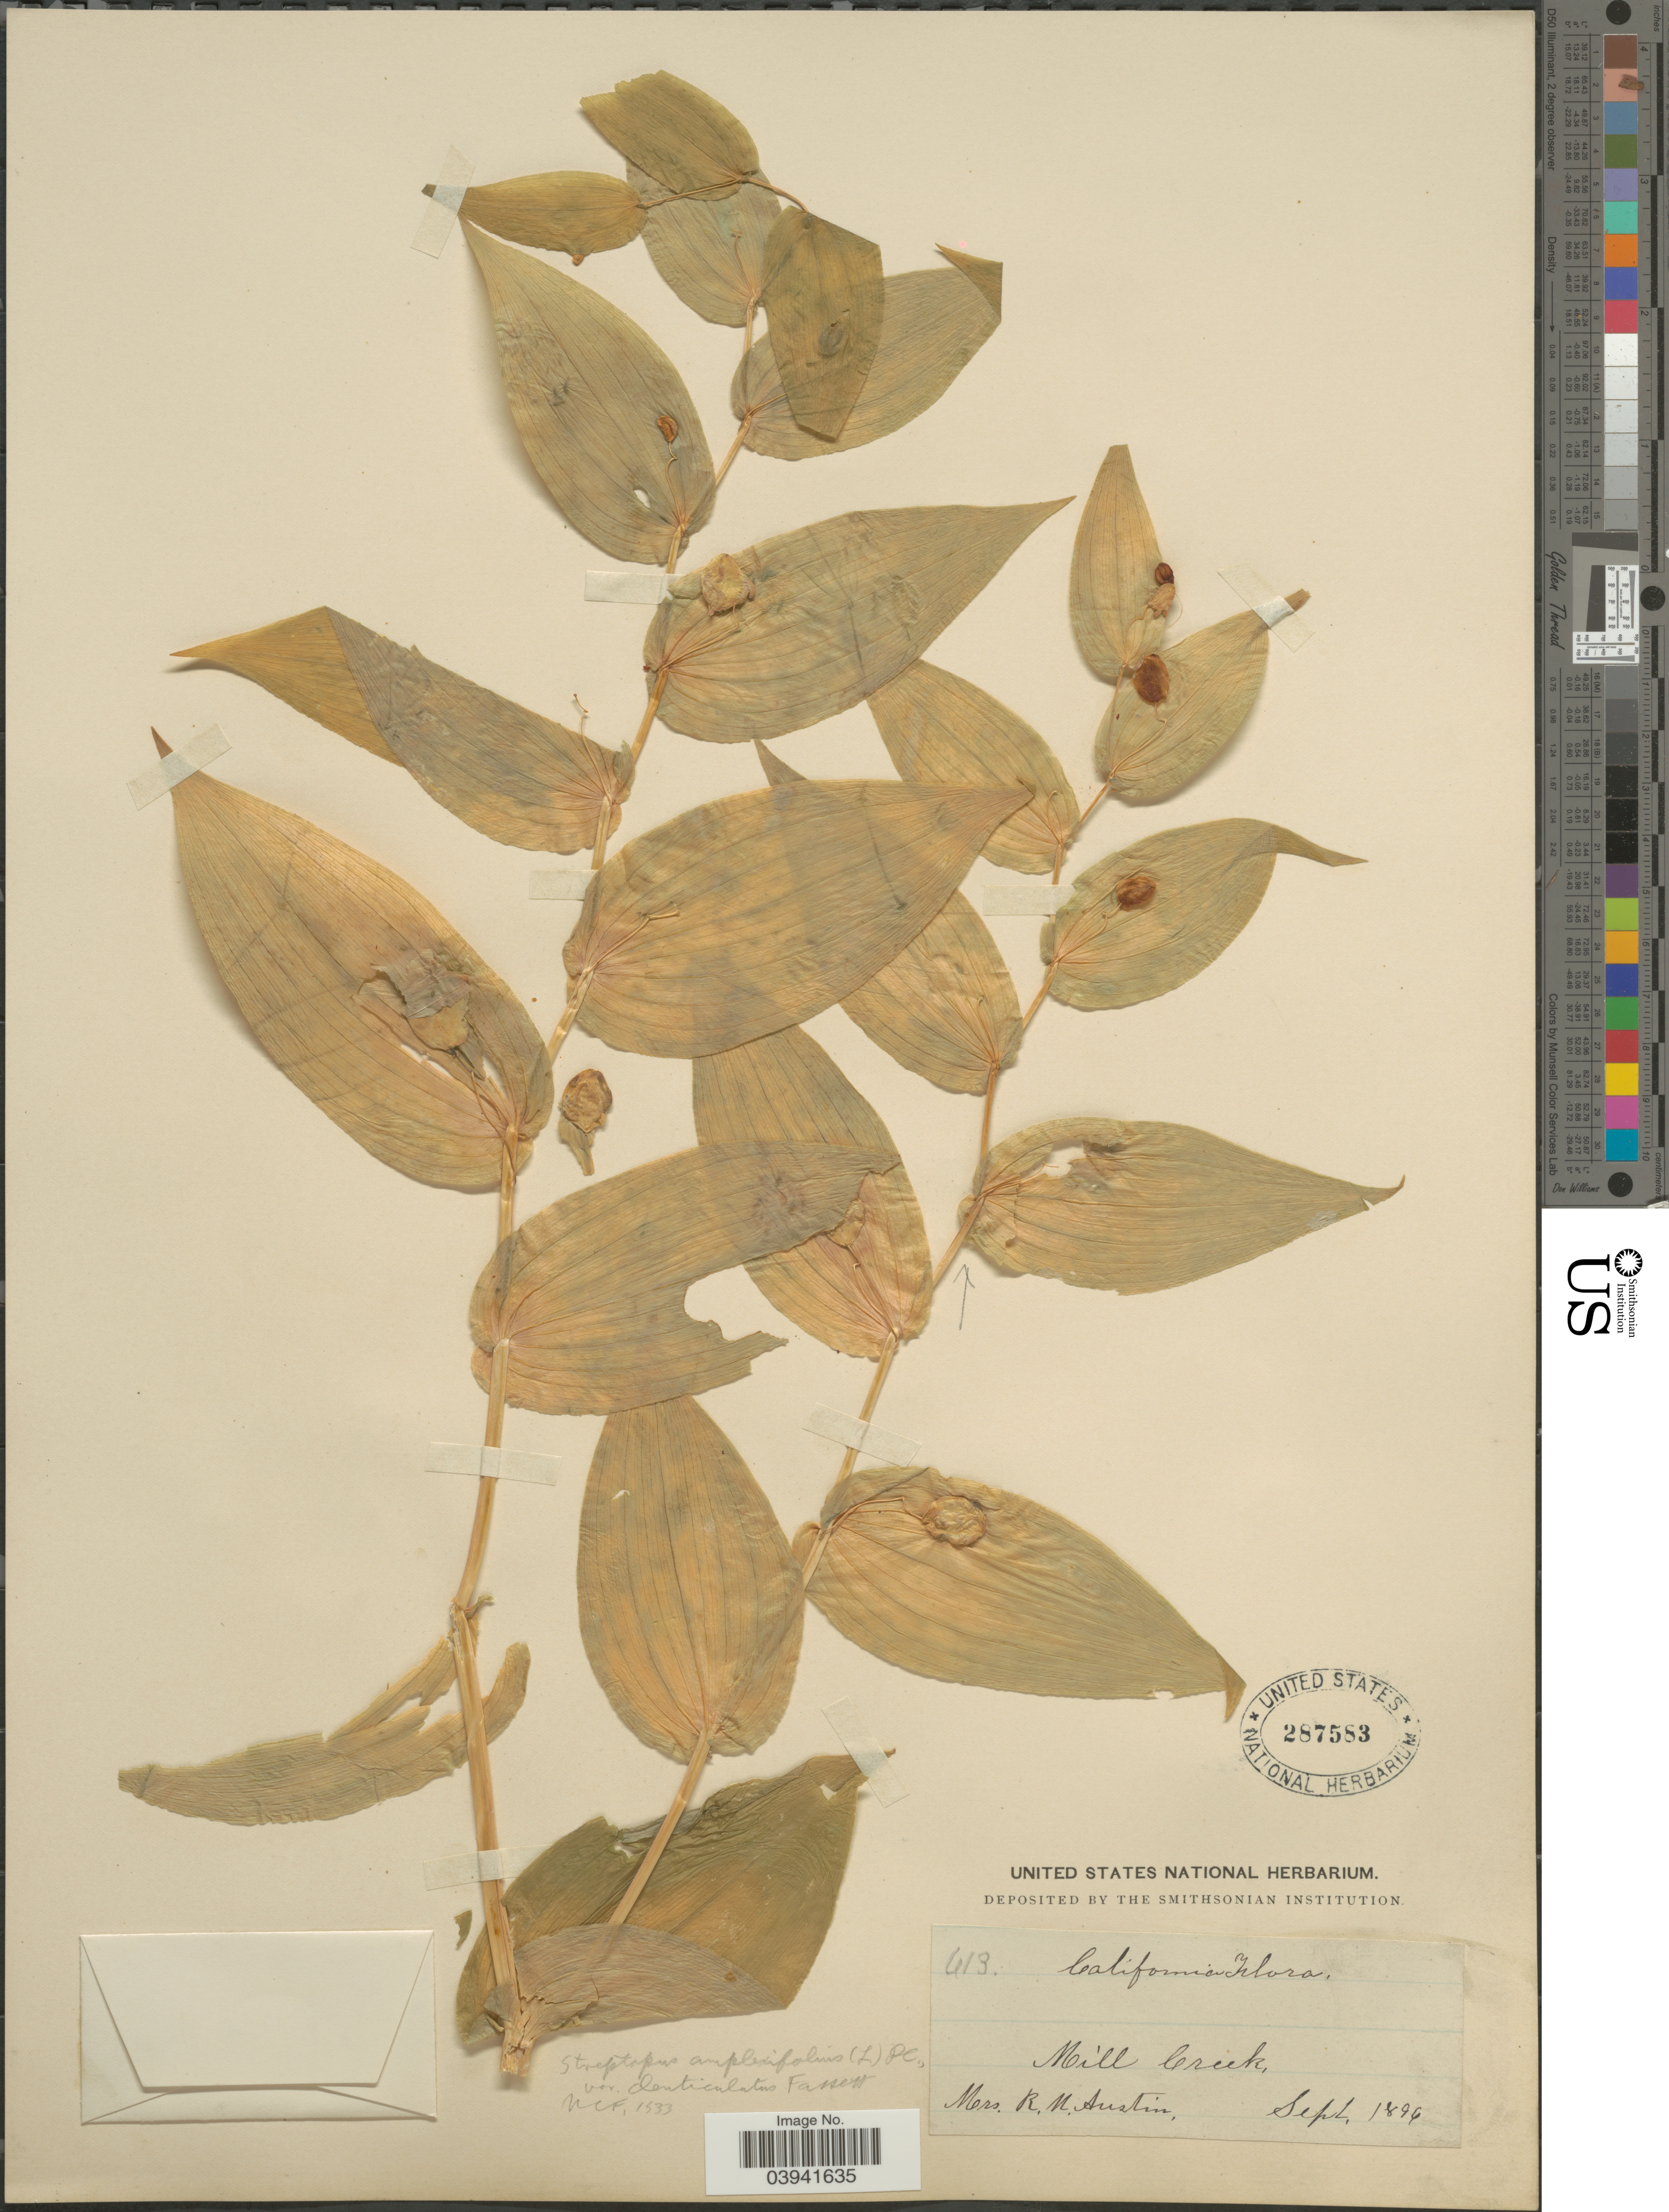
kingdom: Plantae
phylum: Tracheophyta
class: Liliopsida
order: Liliales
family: Liliaceae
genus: Streptopus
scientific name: Streptopus amplexifolius var. denticulatus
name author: Fassett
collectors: R. Austin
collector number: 613*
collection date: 1896-09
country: United States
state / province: California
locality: Mill Creek.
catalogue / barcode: US 287583